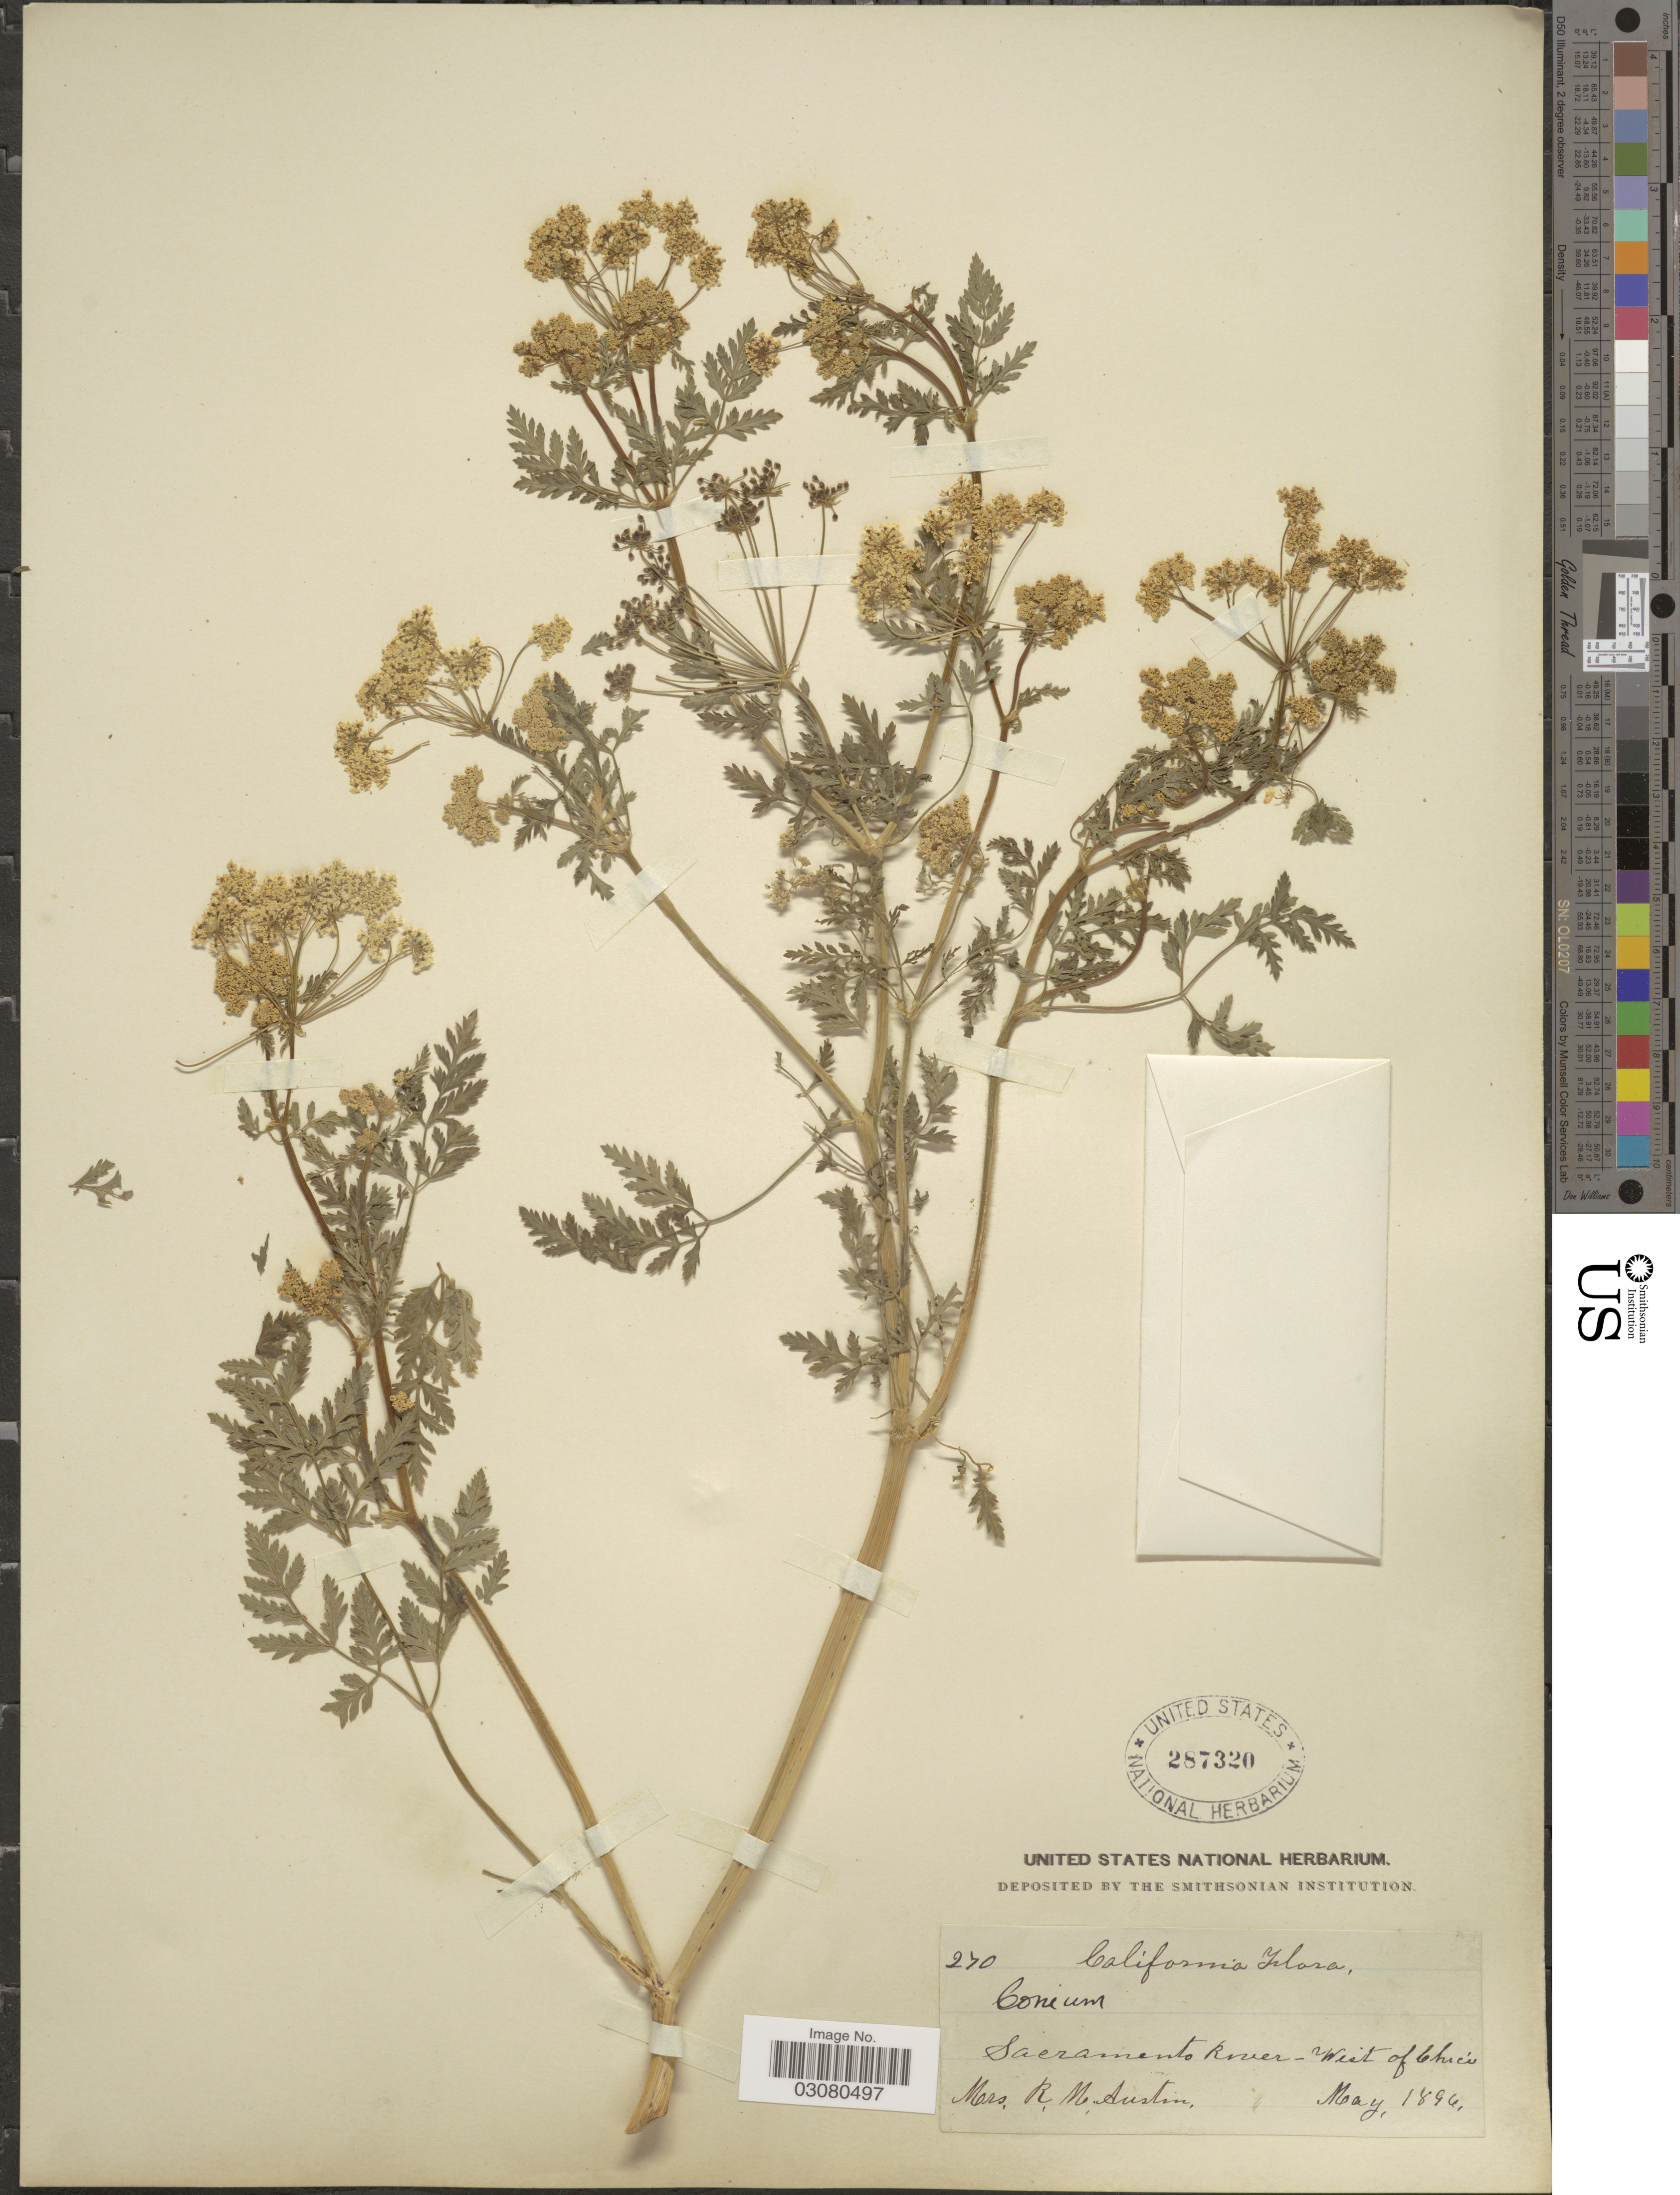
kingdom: Plantae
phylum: Tracheophyta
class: Magnoliopsida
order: Apiales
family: Apiaceae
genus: Conium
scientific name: Conium maculatum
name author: L.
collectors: R. Austin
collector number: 270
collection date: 1894-05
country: United States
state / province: California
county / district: Butte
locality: Sacramento River - West of Chico.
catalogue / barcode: US 287320